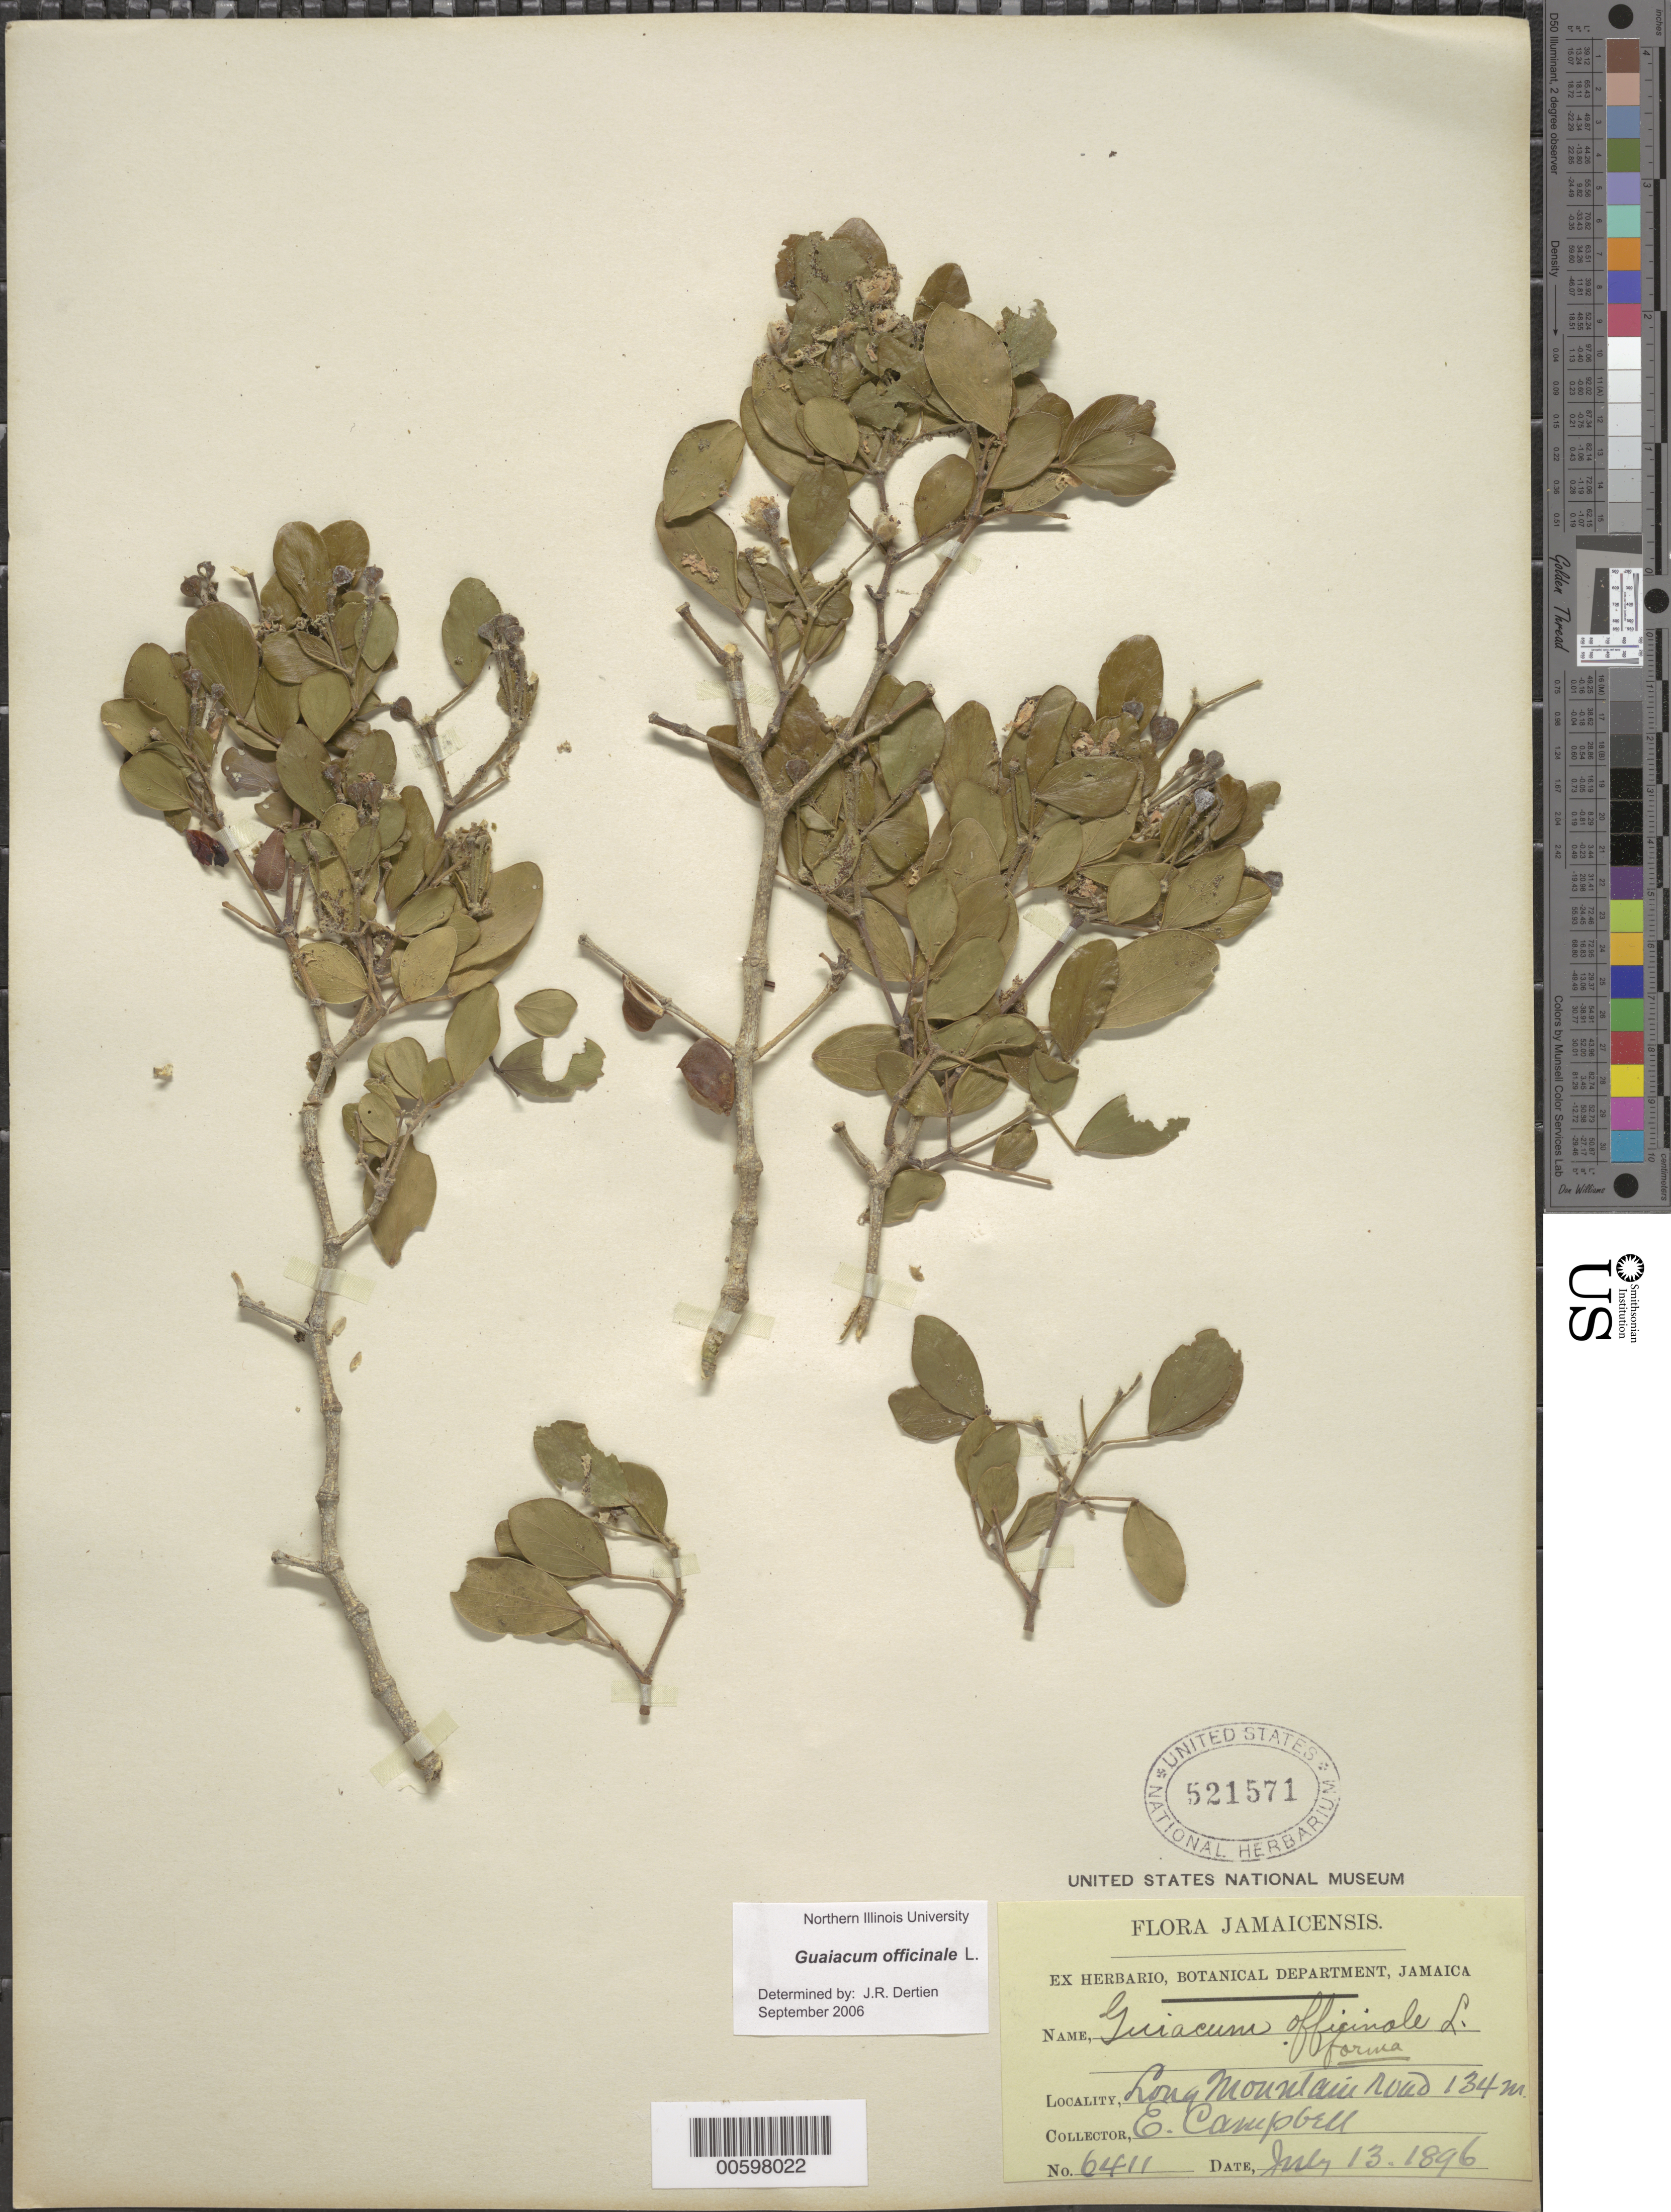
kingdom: Plantae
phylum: Tracheophyta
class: Magnoliopsida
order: Zygophyllales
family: Zygophyllaceae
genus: Guaiacum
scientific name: Guaiacum officinale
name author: L.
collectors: E. Campbell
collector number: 6411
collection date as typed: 13 Jul 1896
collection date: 1896-07-13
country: Martinique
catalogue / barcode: US 521571